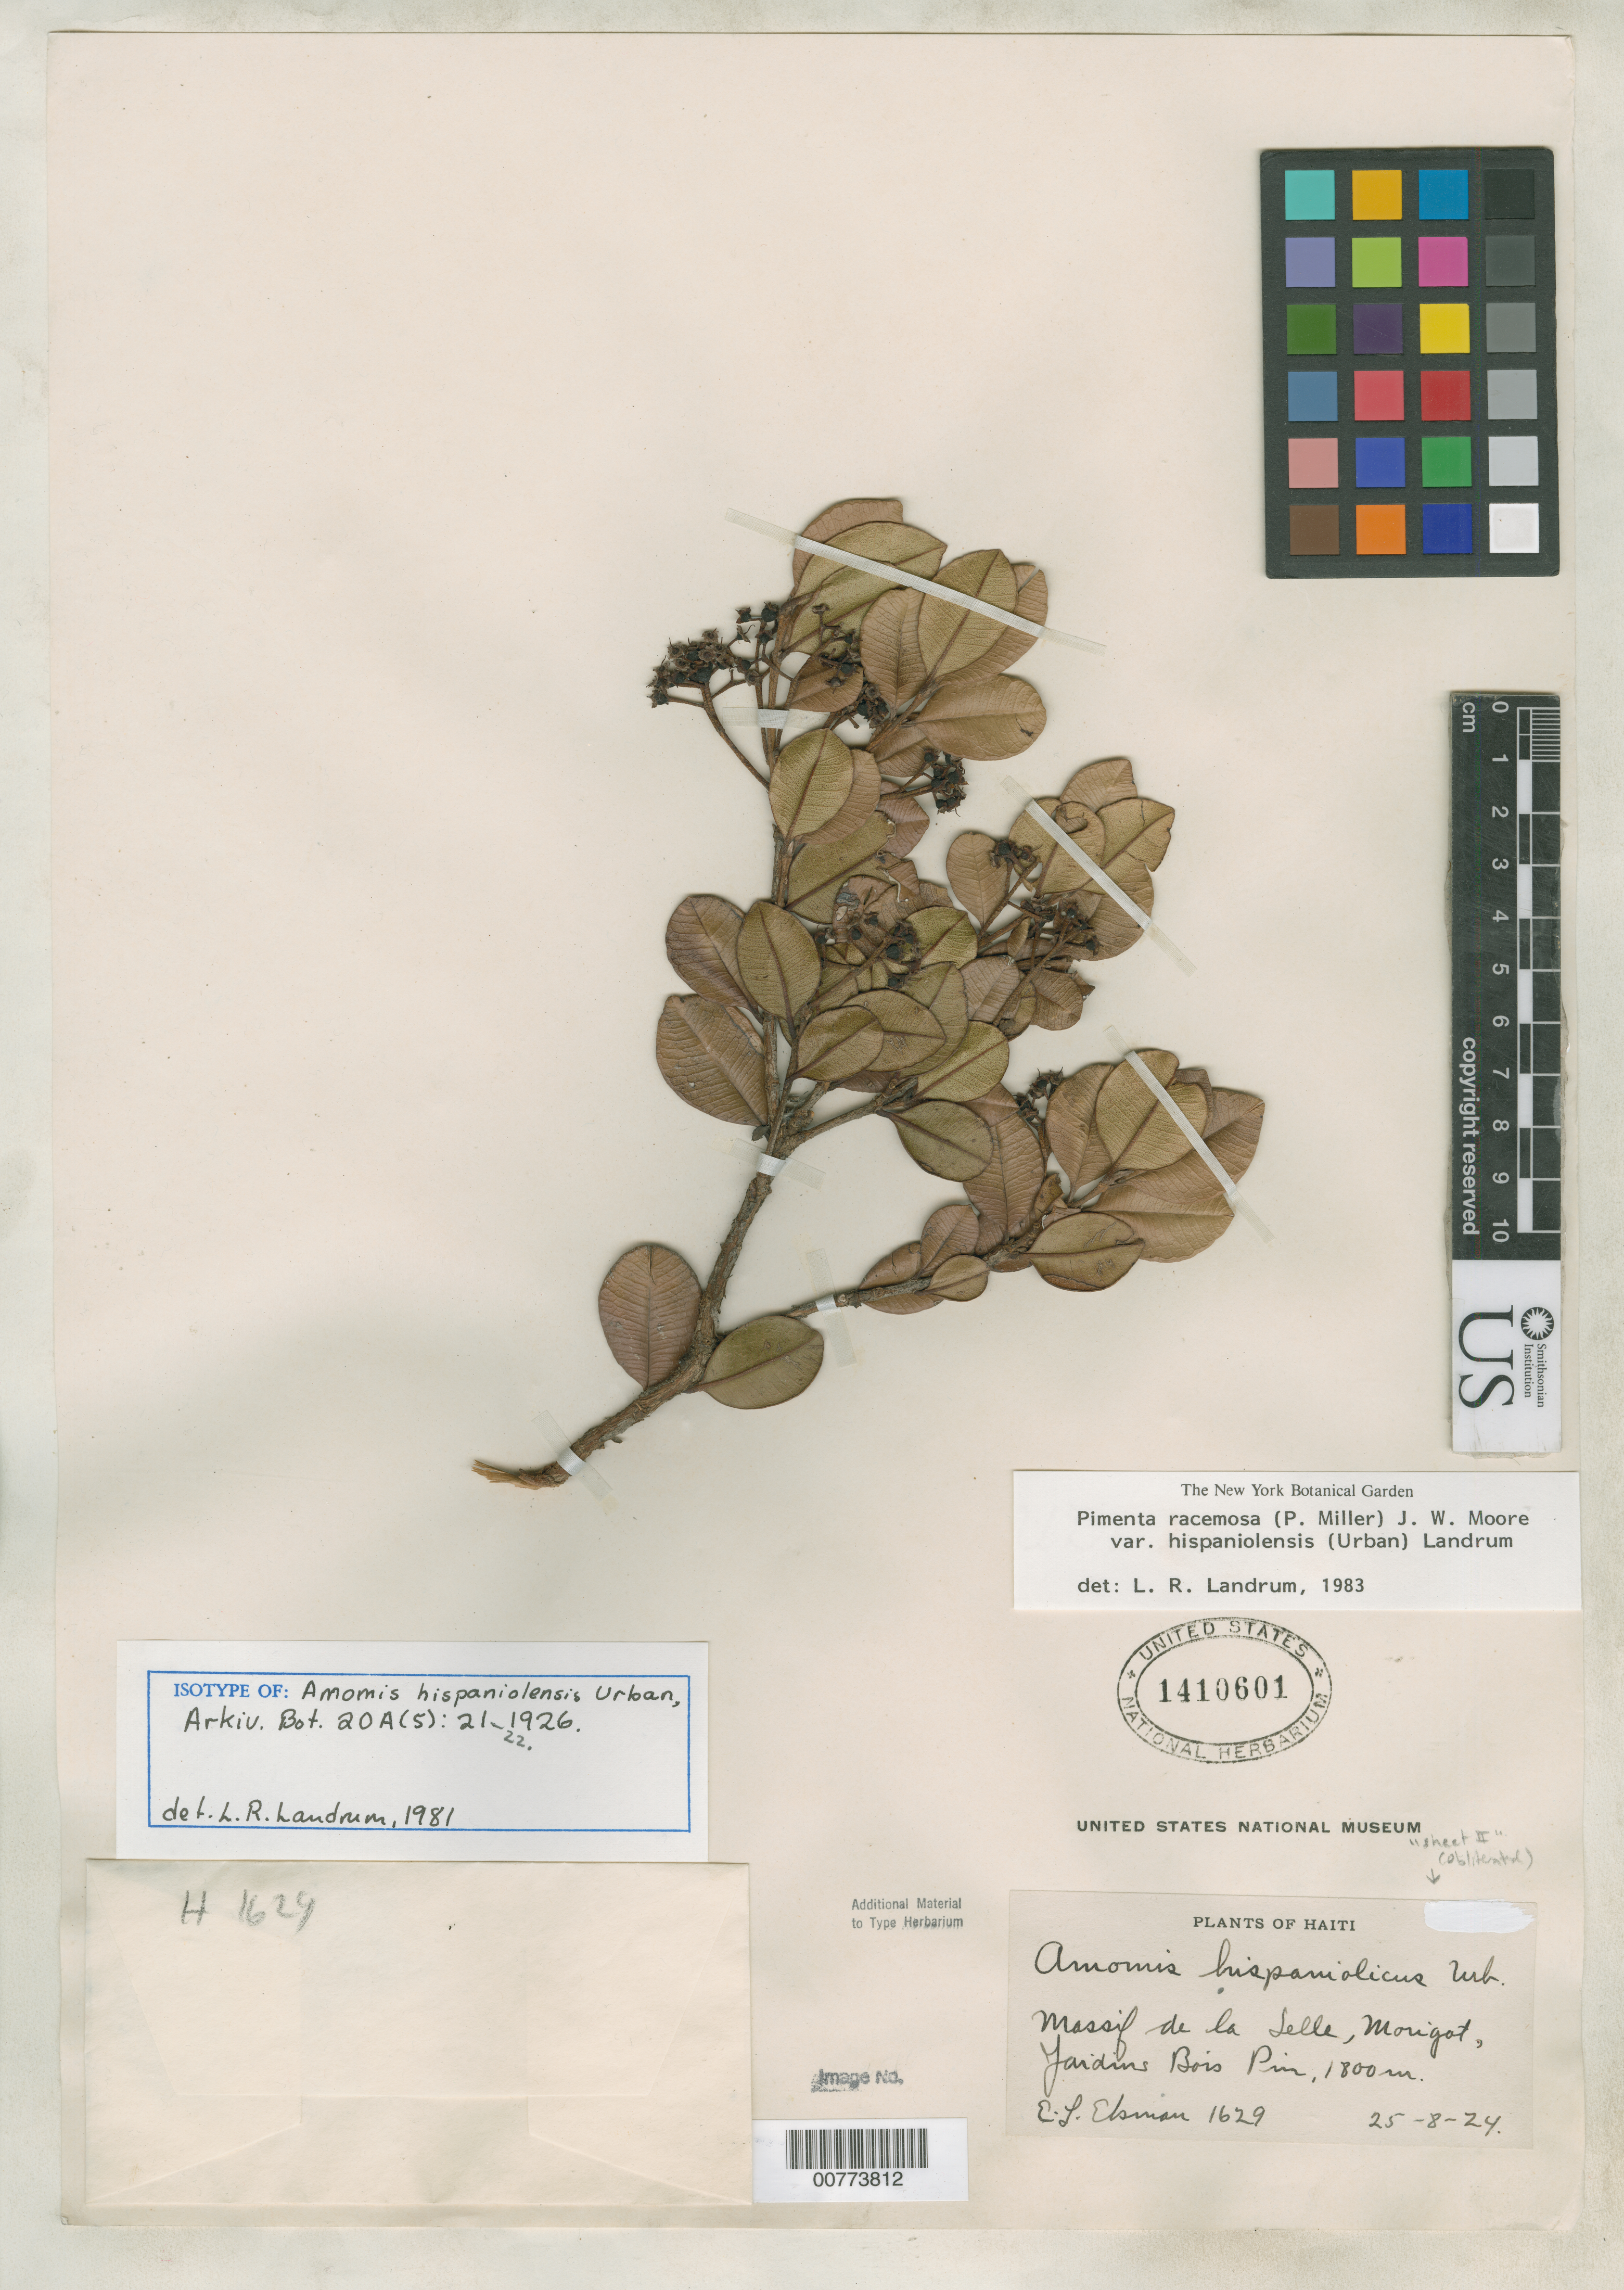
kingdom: Plantae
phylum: Tracheophyta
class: Magnoliopsida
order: Myrtales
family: Myrtaceae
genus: Amomis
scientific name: Amomis hispaniolensis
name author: Urb.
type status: Isotype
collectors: E. L. Ekman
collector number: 1629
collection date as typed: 25 Aug 1924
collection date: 1924-08-25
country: Haiti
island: Hispaniola Island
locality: Massif de la Selle, Morigot, Jardins Bois Pin.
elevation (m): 1800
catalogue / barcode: US 1410601